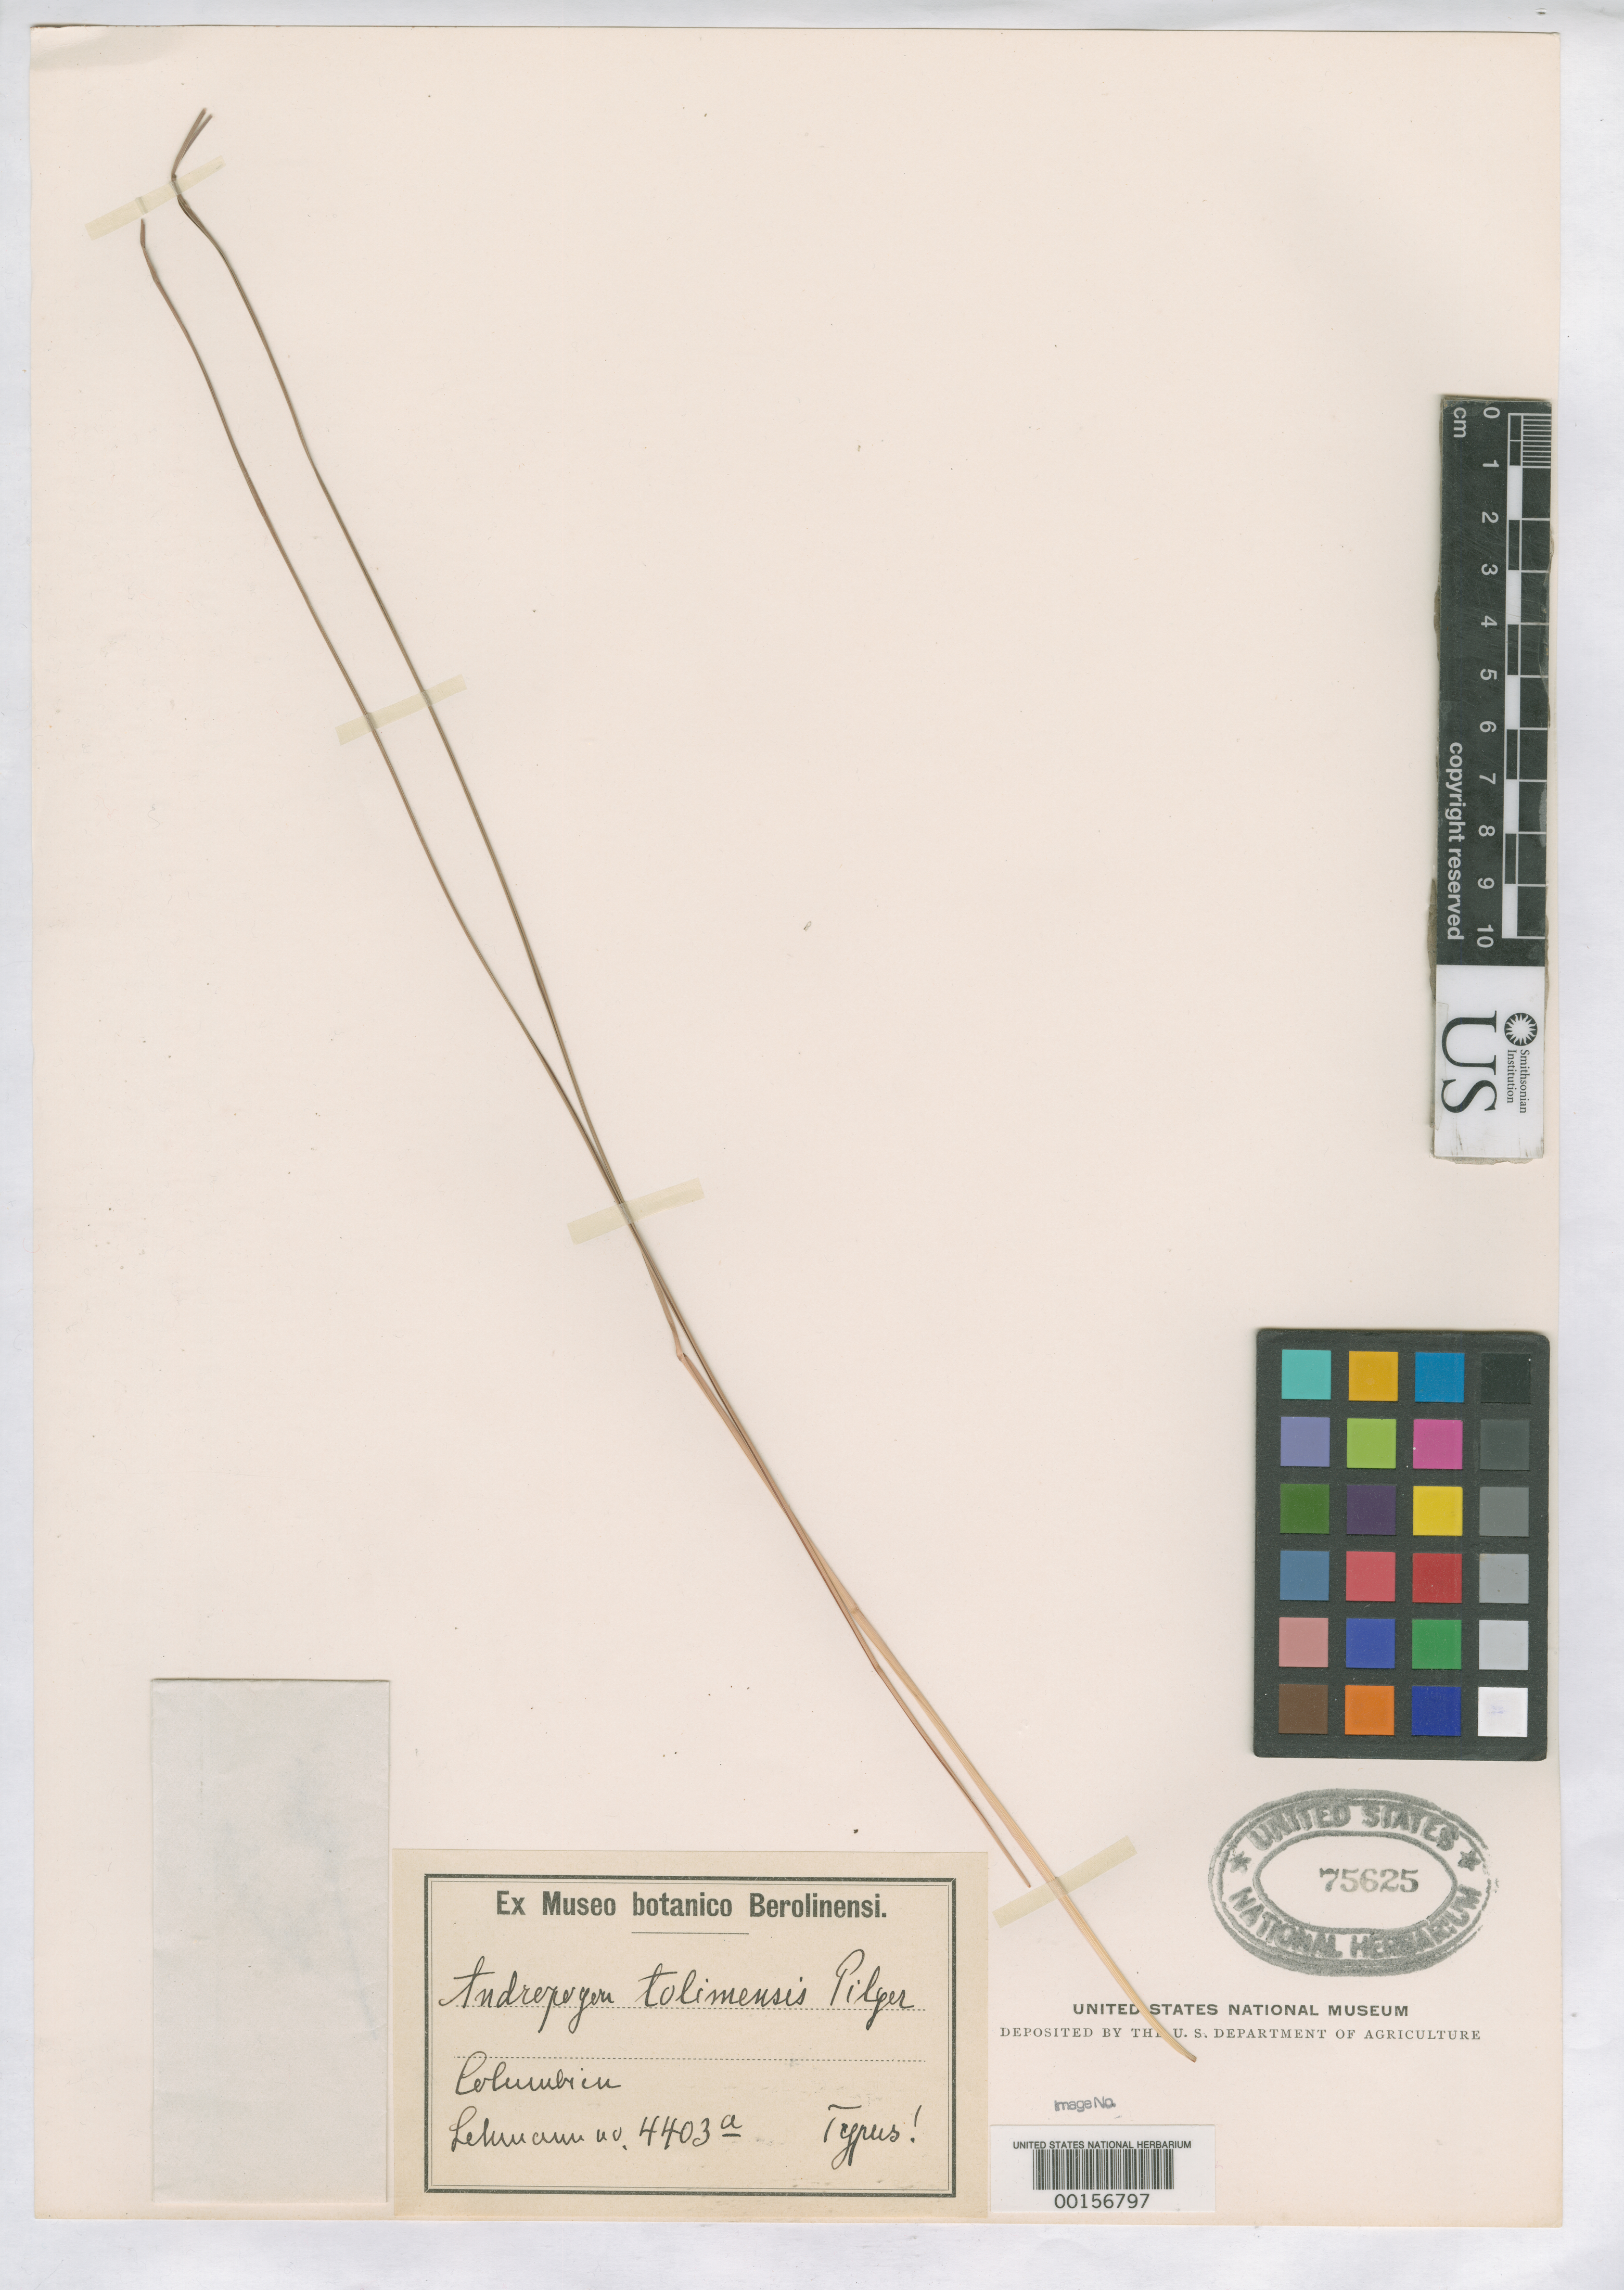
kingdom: Plantae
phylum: Tracheophyta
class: Liliopsida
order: Poales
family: Poaceae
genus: Andropogon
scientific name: Andropogon tolimensis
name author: Pilg.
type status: Type Fragment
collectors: F. C. Lehmann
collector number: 4403a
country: Colombia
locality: In campis montanis ad flumen Rio Paez.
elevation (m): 1000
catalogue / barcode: US 75625